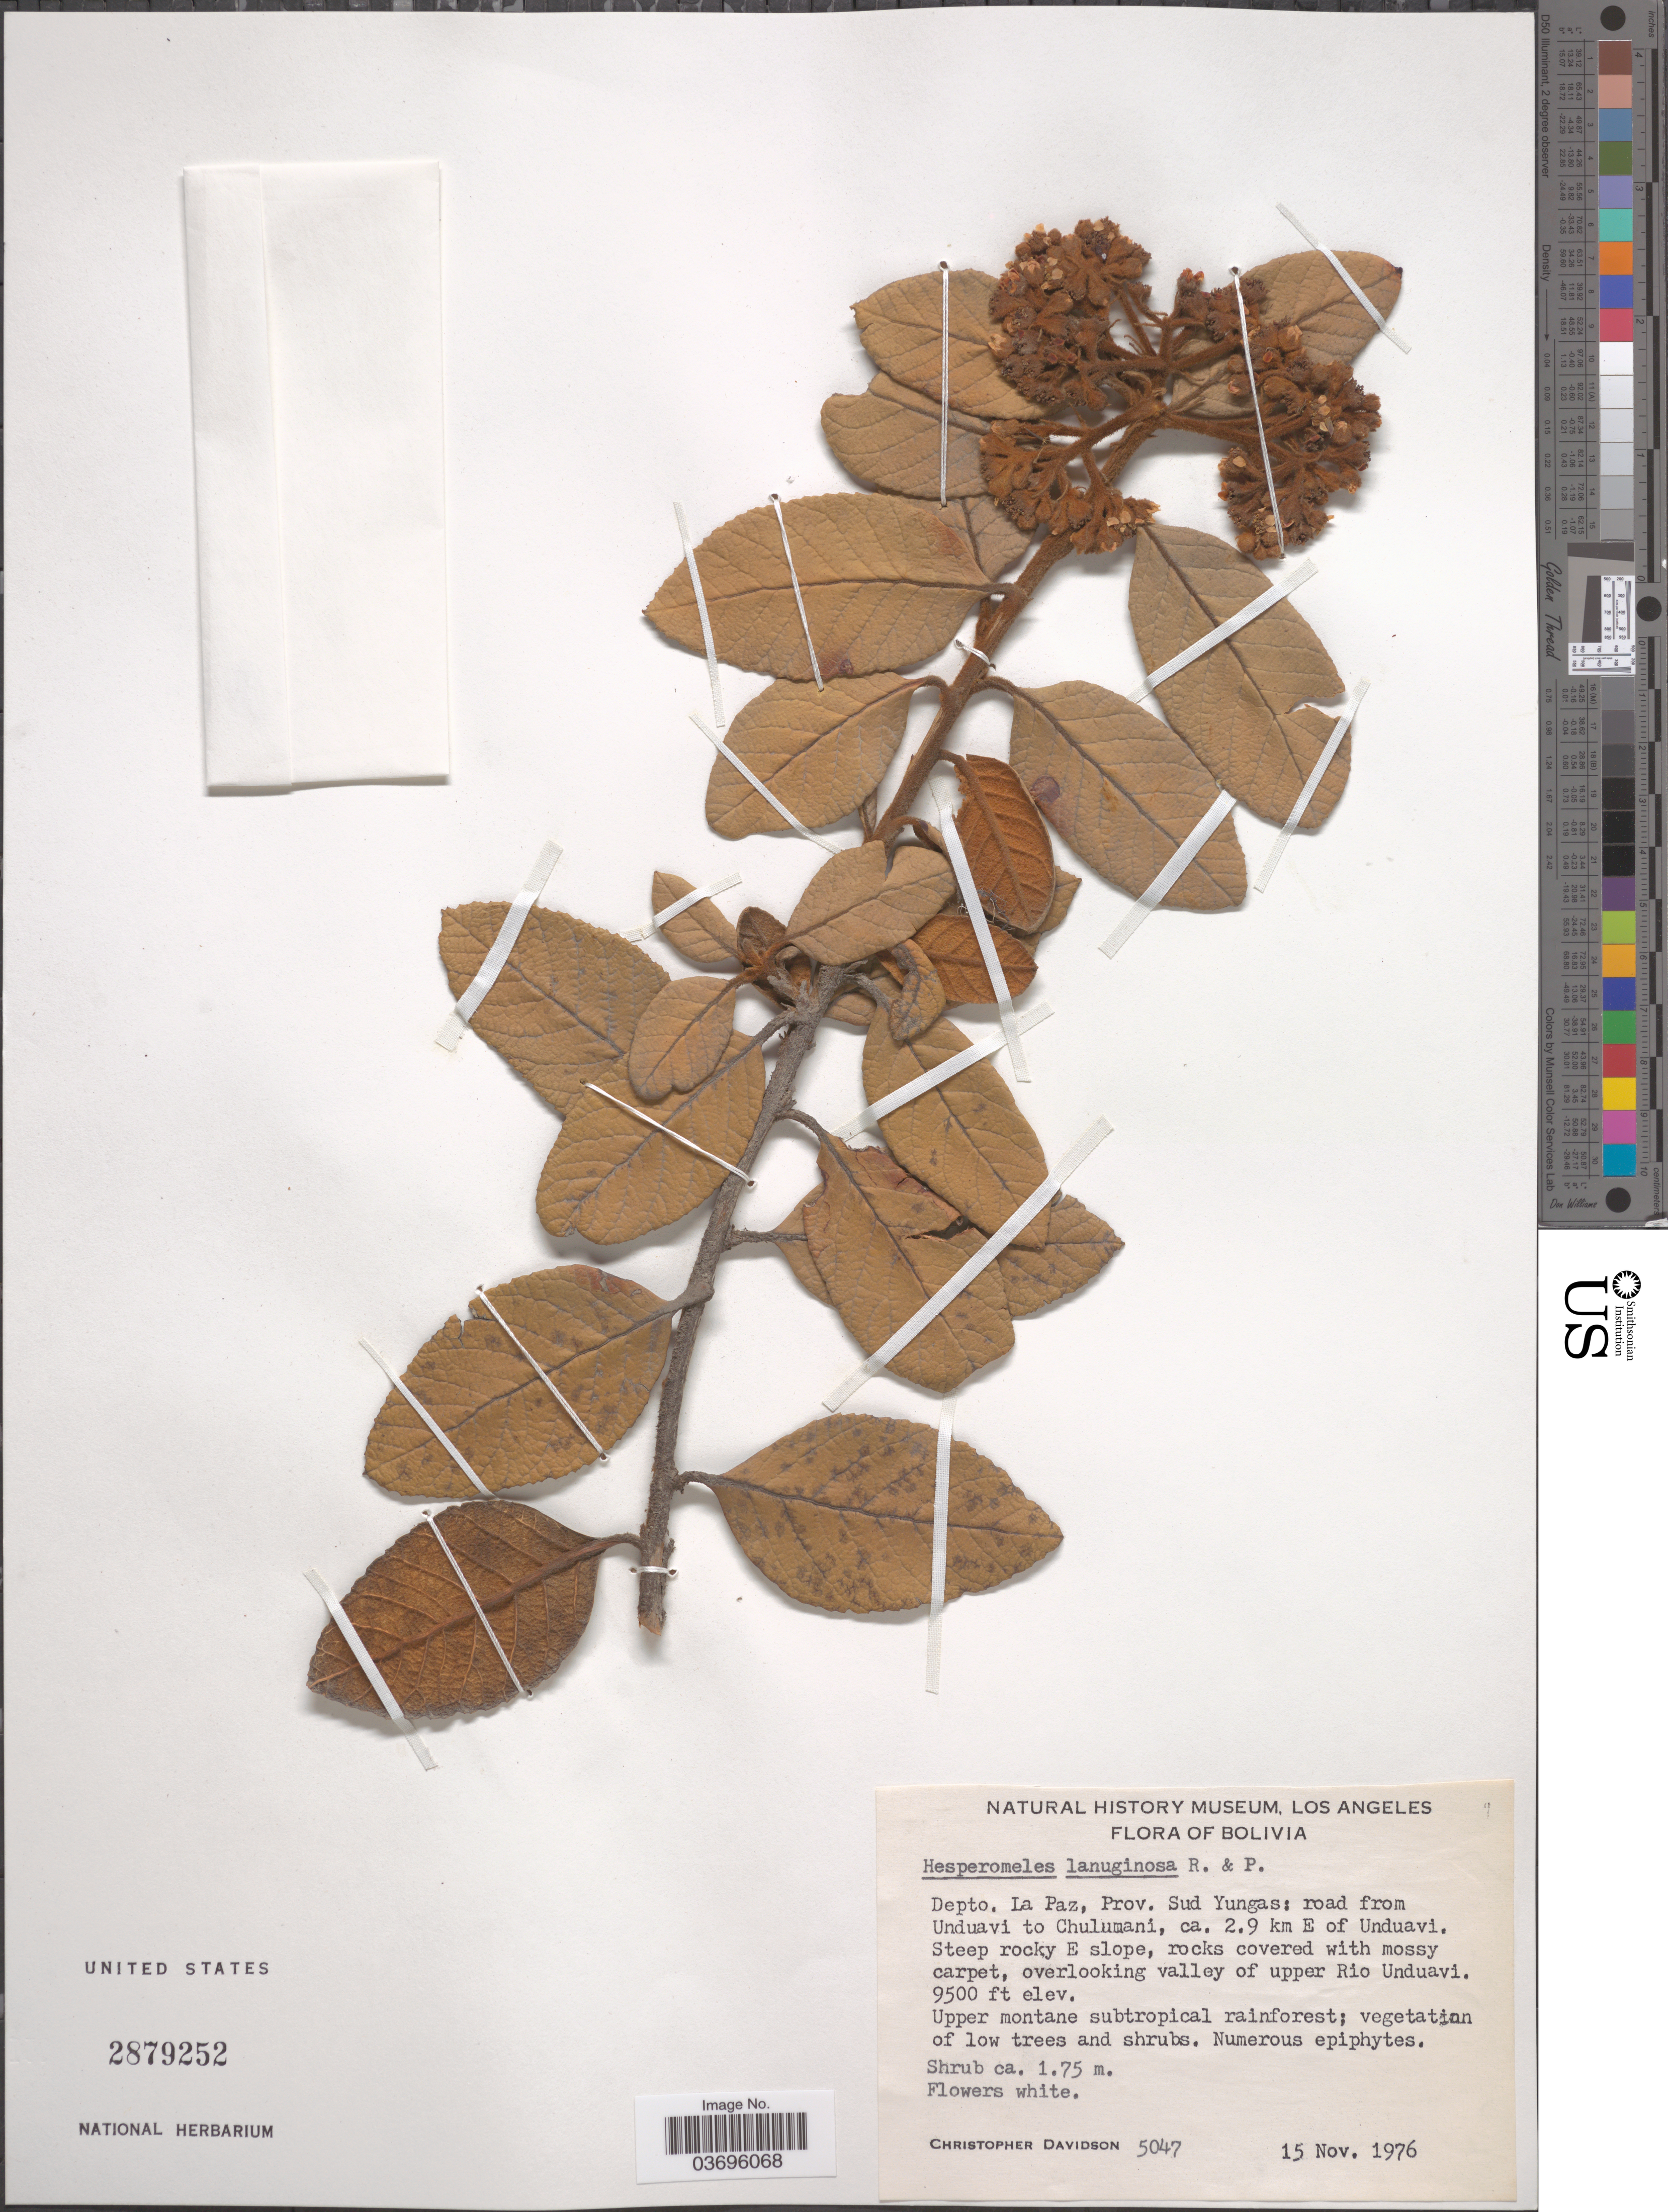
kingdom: Plantae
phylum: Tracheophyta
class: Magnoliopsida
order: Rosales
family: Rosaceae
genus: Hesperomeles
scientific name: Hesperomeles ferruginea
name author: (Juss. ex Pers.) Benth.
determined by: Romoleroux, K.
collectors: C. Davidson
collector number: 5047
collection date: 1976-11-15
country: Bolivia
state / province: La Paz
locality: Depto. La Paz, Prov. Sud Yungas: road from Unduavi to Chulumani, ca. 2.9 km E of Unduavi. Overlooking valley of upper Rio Unduavi.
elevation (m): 2896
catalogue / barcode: US 2879252